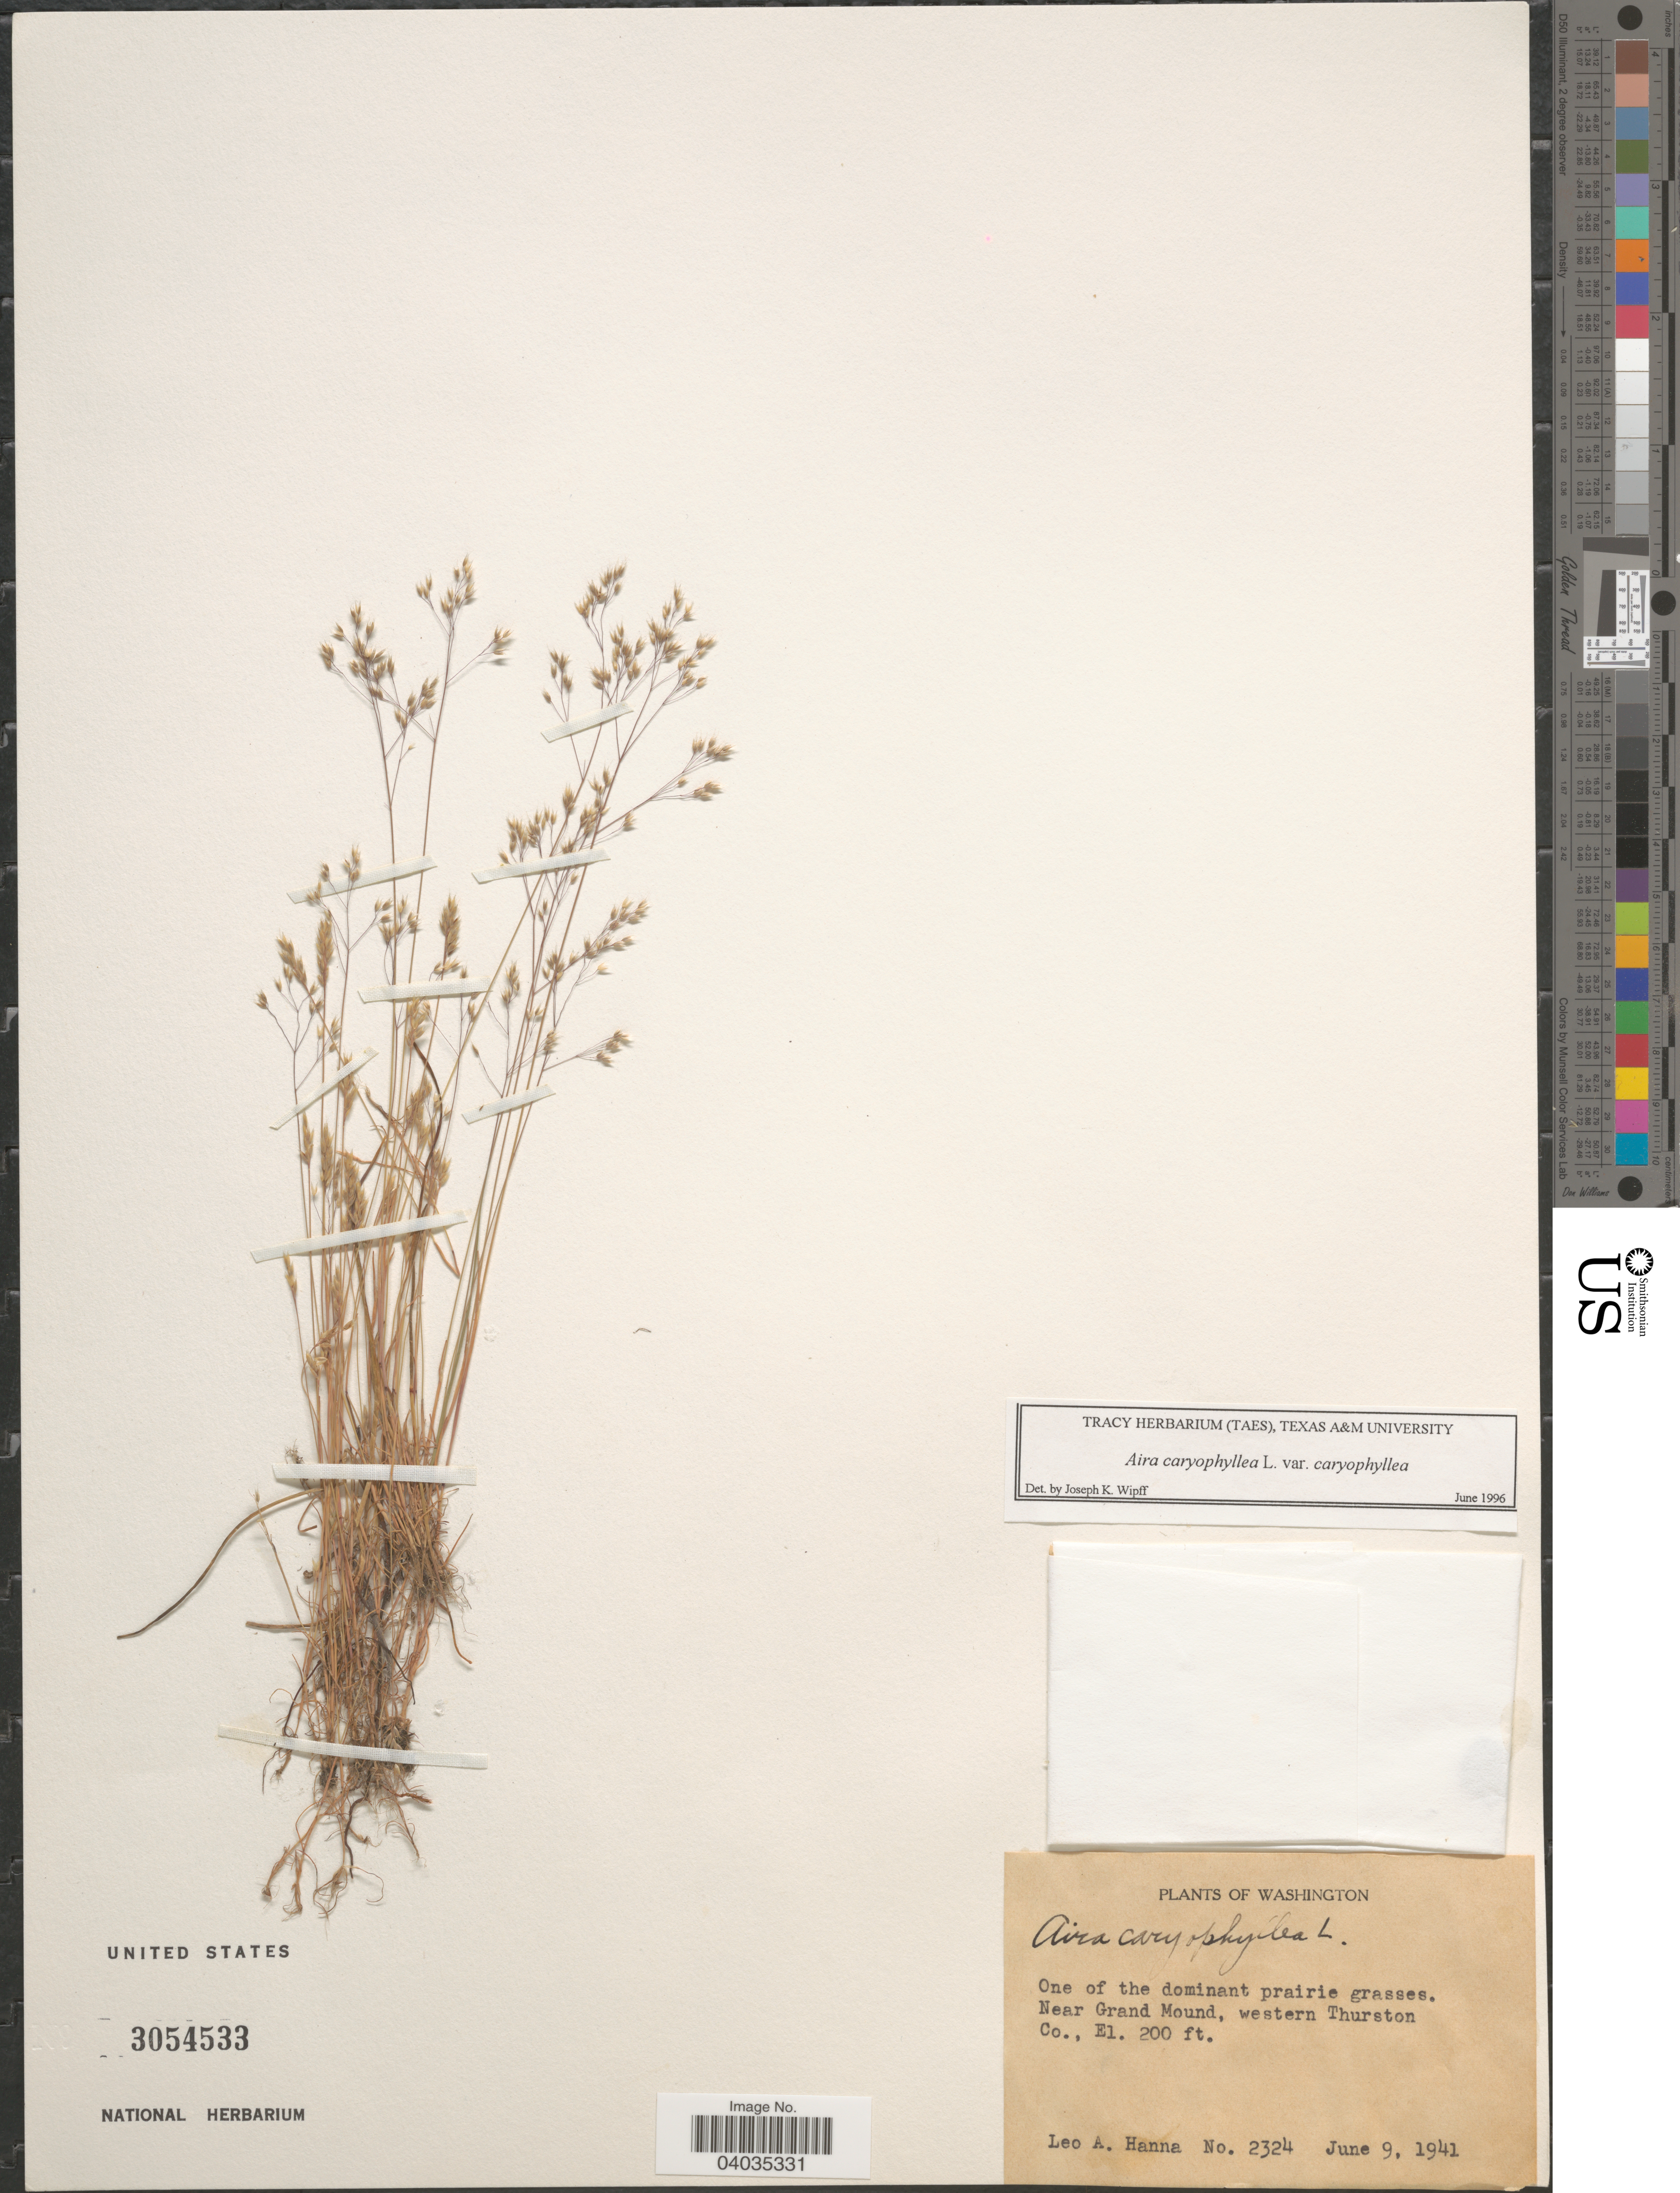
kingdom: Plantae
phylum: Tracheophyta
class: Liliopsida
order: Poales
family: Poaceae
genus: Aira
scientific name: Aira caryophyllea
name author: L.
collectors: L. Hanna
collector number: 2324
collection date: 1941-06-09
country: United States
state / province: Washington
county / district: Thurston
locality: Near Grand Mound, western Thurston Co.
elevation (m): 61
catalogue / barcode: US 3054533